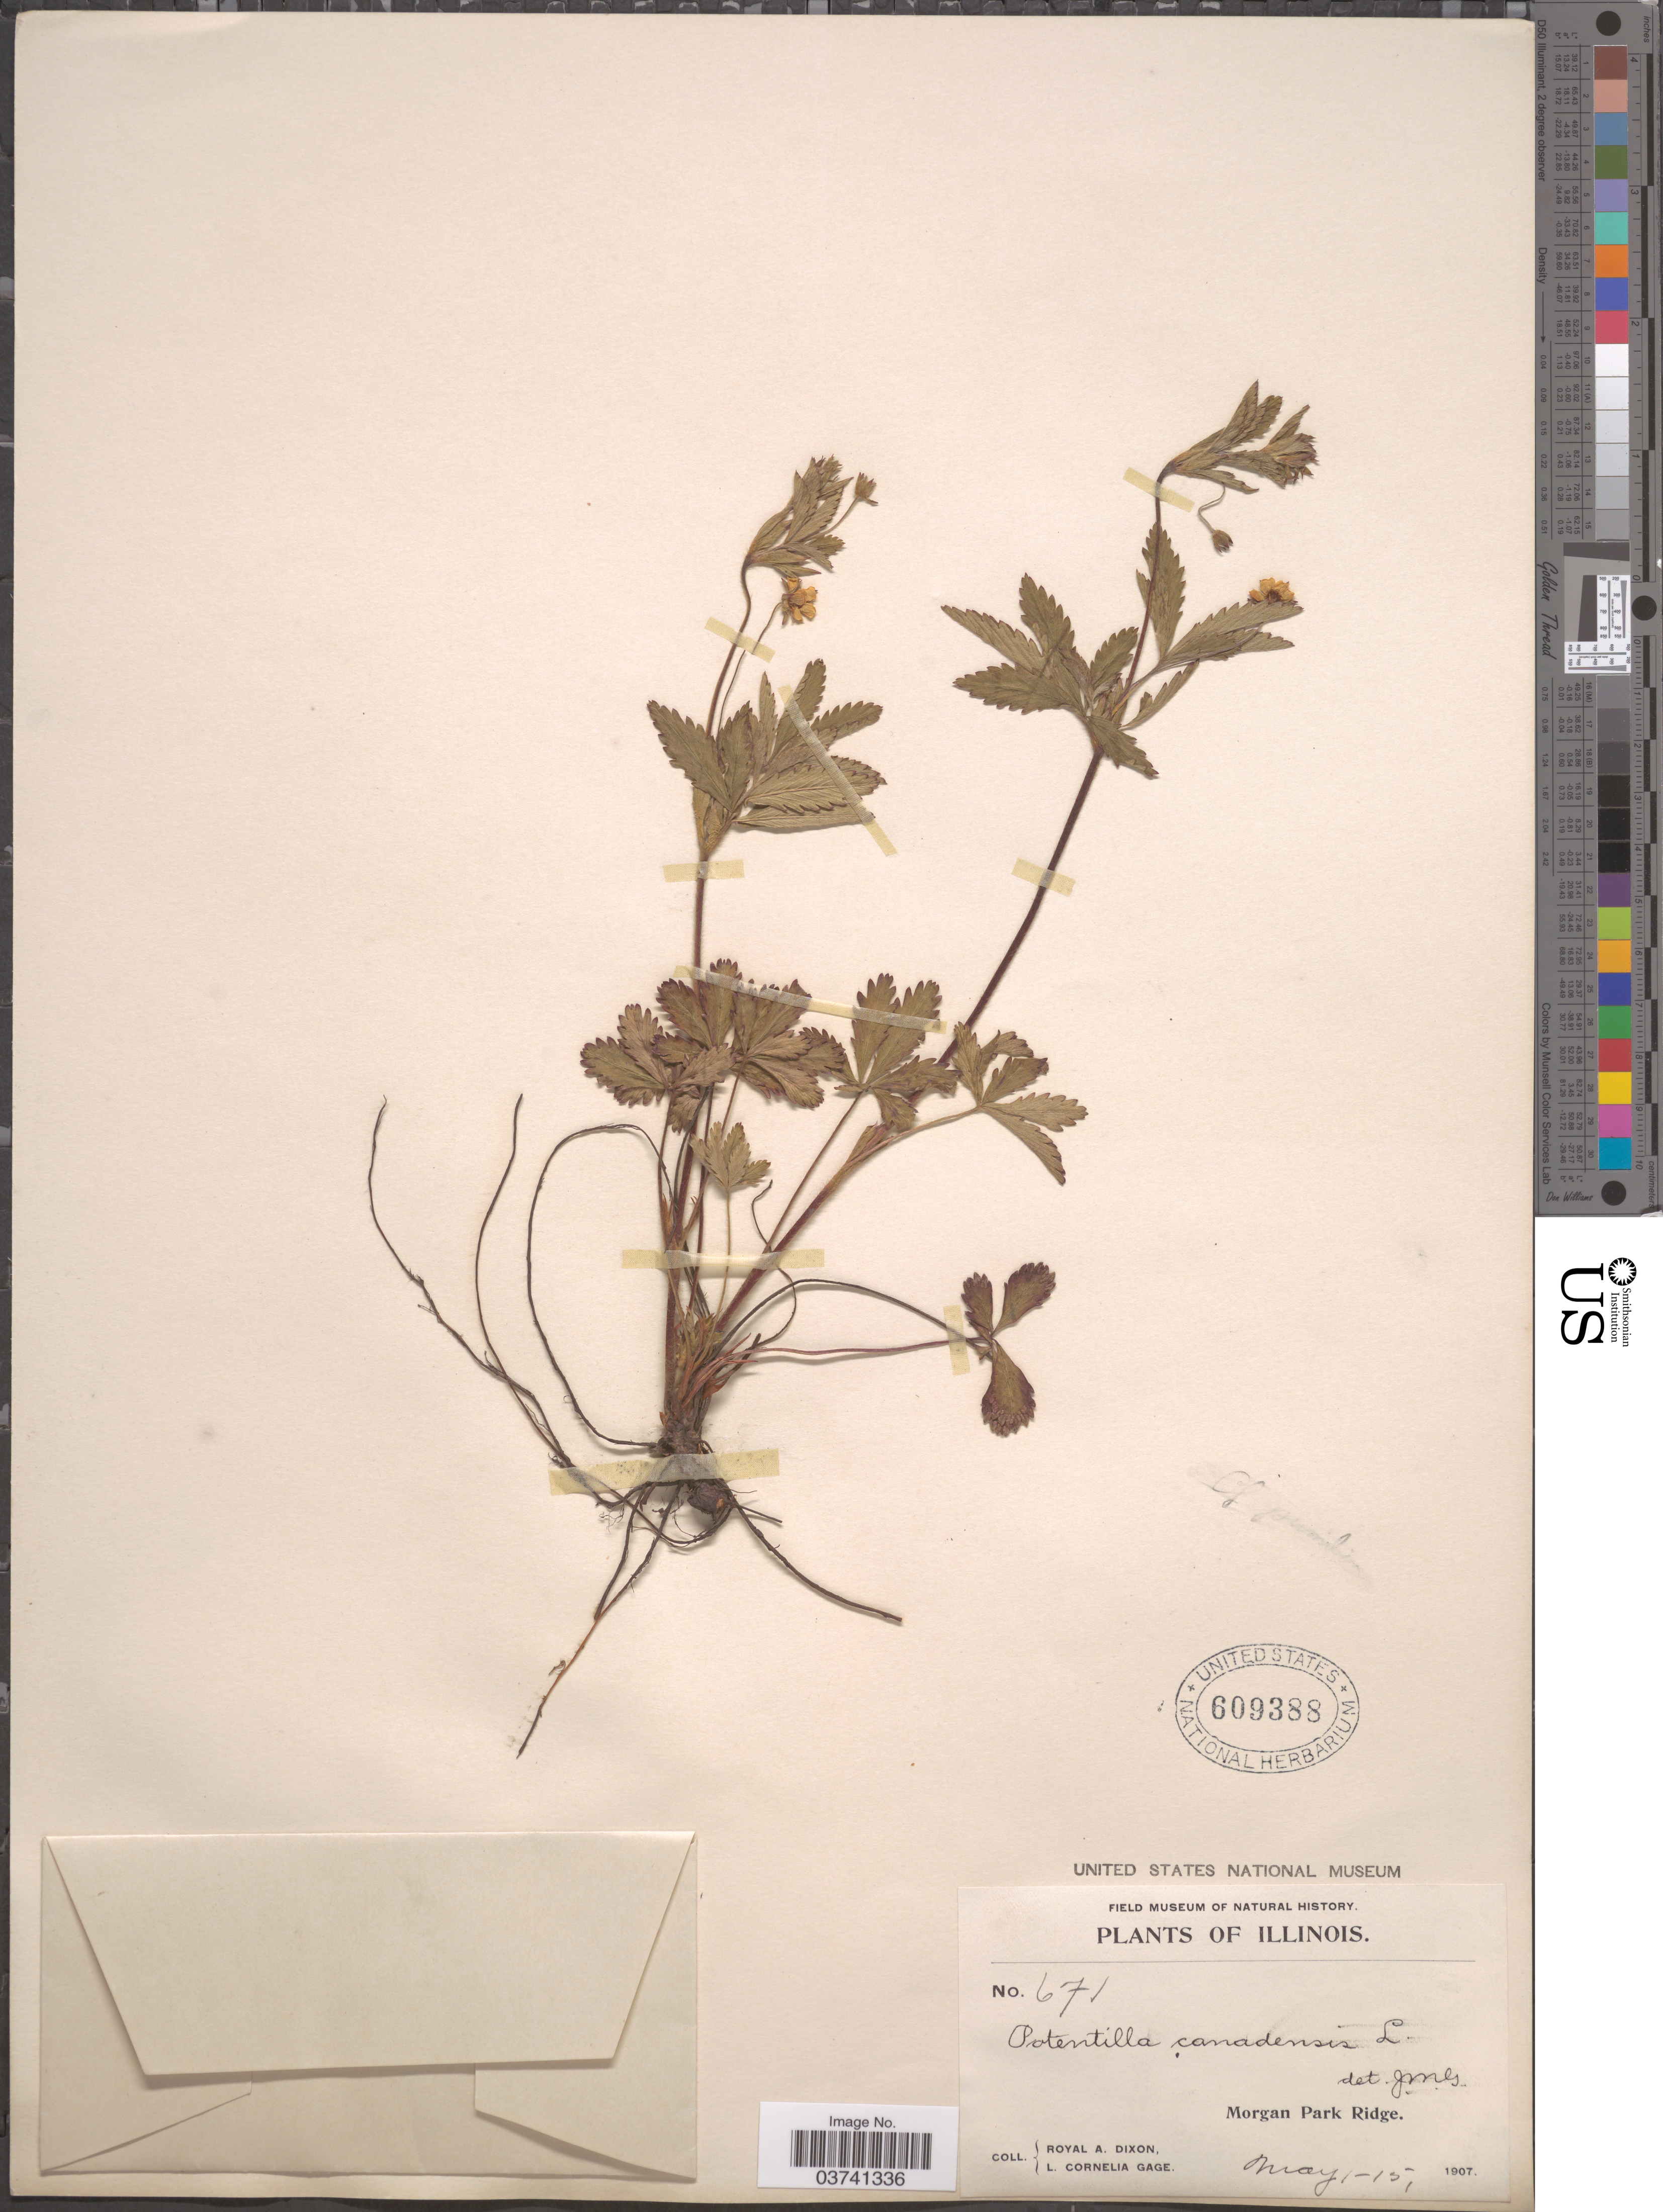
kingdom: Plantae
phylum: Tracheophyta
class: Magnoliopsida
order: Rosales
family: Rosaceae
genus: Potentilla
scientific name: Potentilla simplex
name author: Michx.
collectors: R. A. Dixon & L. Gage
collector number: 671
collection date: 1907-05-01/1907-05-15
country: United States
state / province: Illinois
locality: Morgan Park Ridge.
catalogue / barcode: US 609388